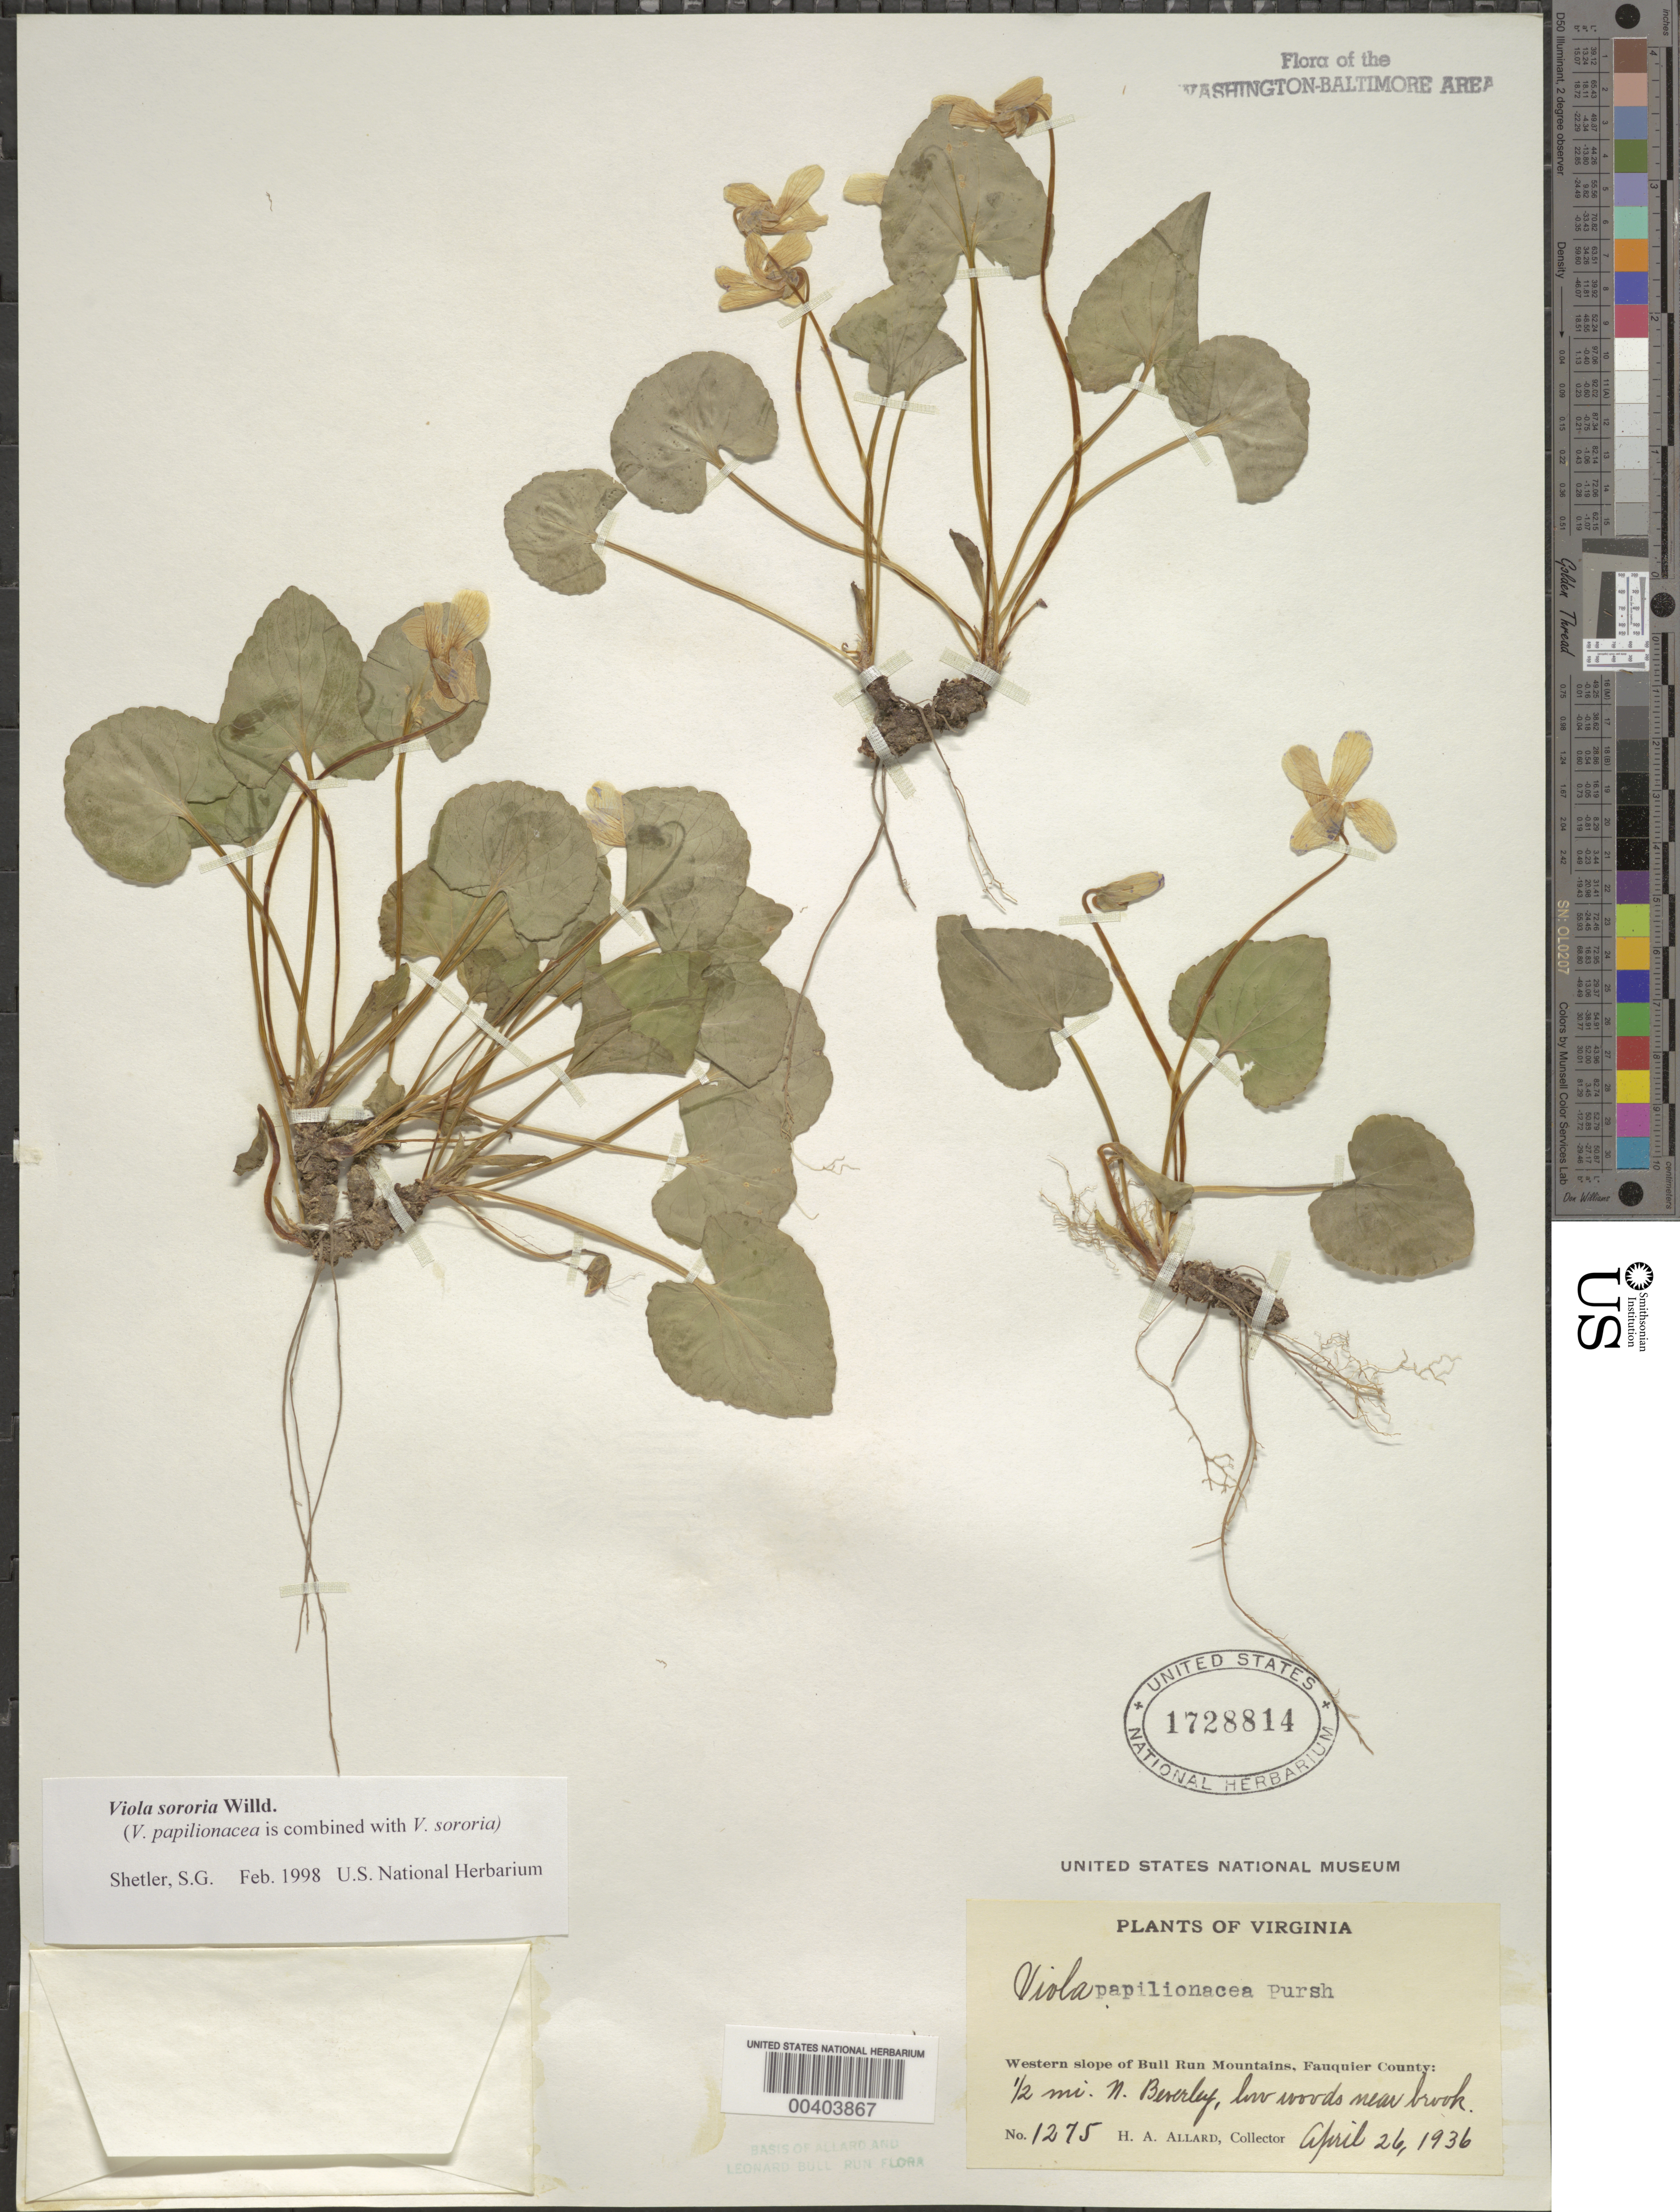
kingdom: Plantae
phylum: Tracheophyta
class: Magnoliopsida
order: Malpighiales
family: Violaceae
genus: Viola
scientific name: Viola sororia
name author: Willd.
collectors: H. A. Allard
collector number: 1275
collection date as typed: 26 Apr 1936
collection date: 1936-04-26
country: United States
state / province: Virginia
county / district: Fauquier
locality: Western Slope of Bull Run Mountains, North of Beverley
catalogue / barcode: US 1728814